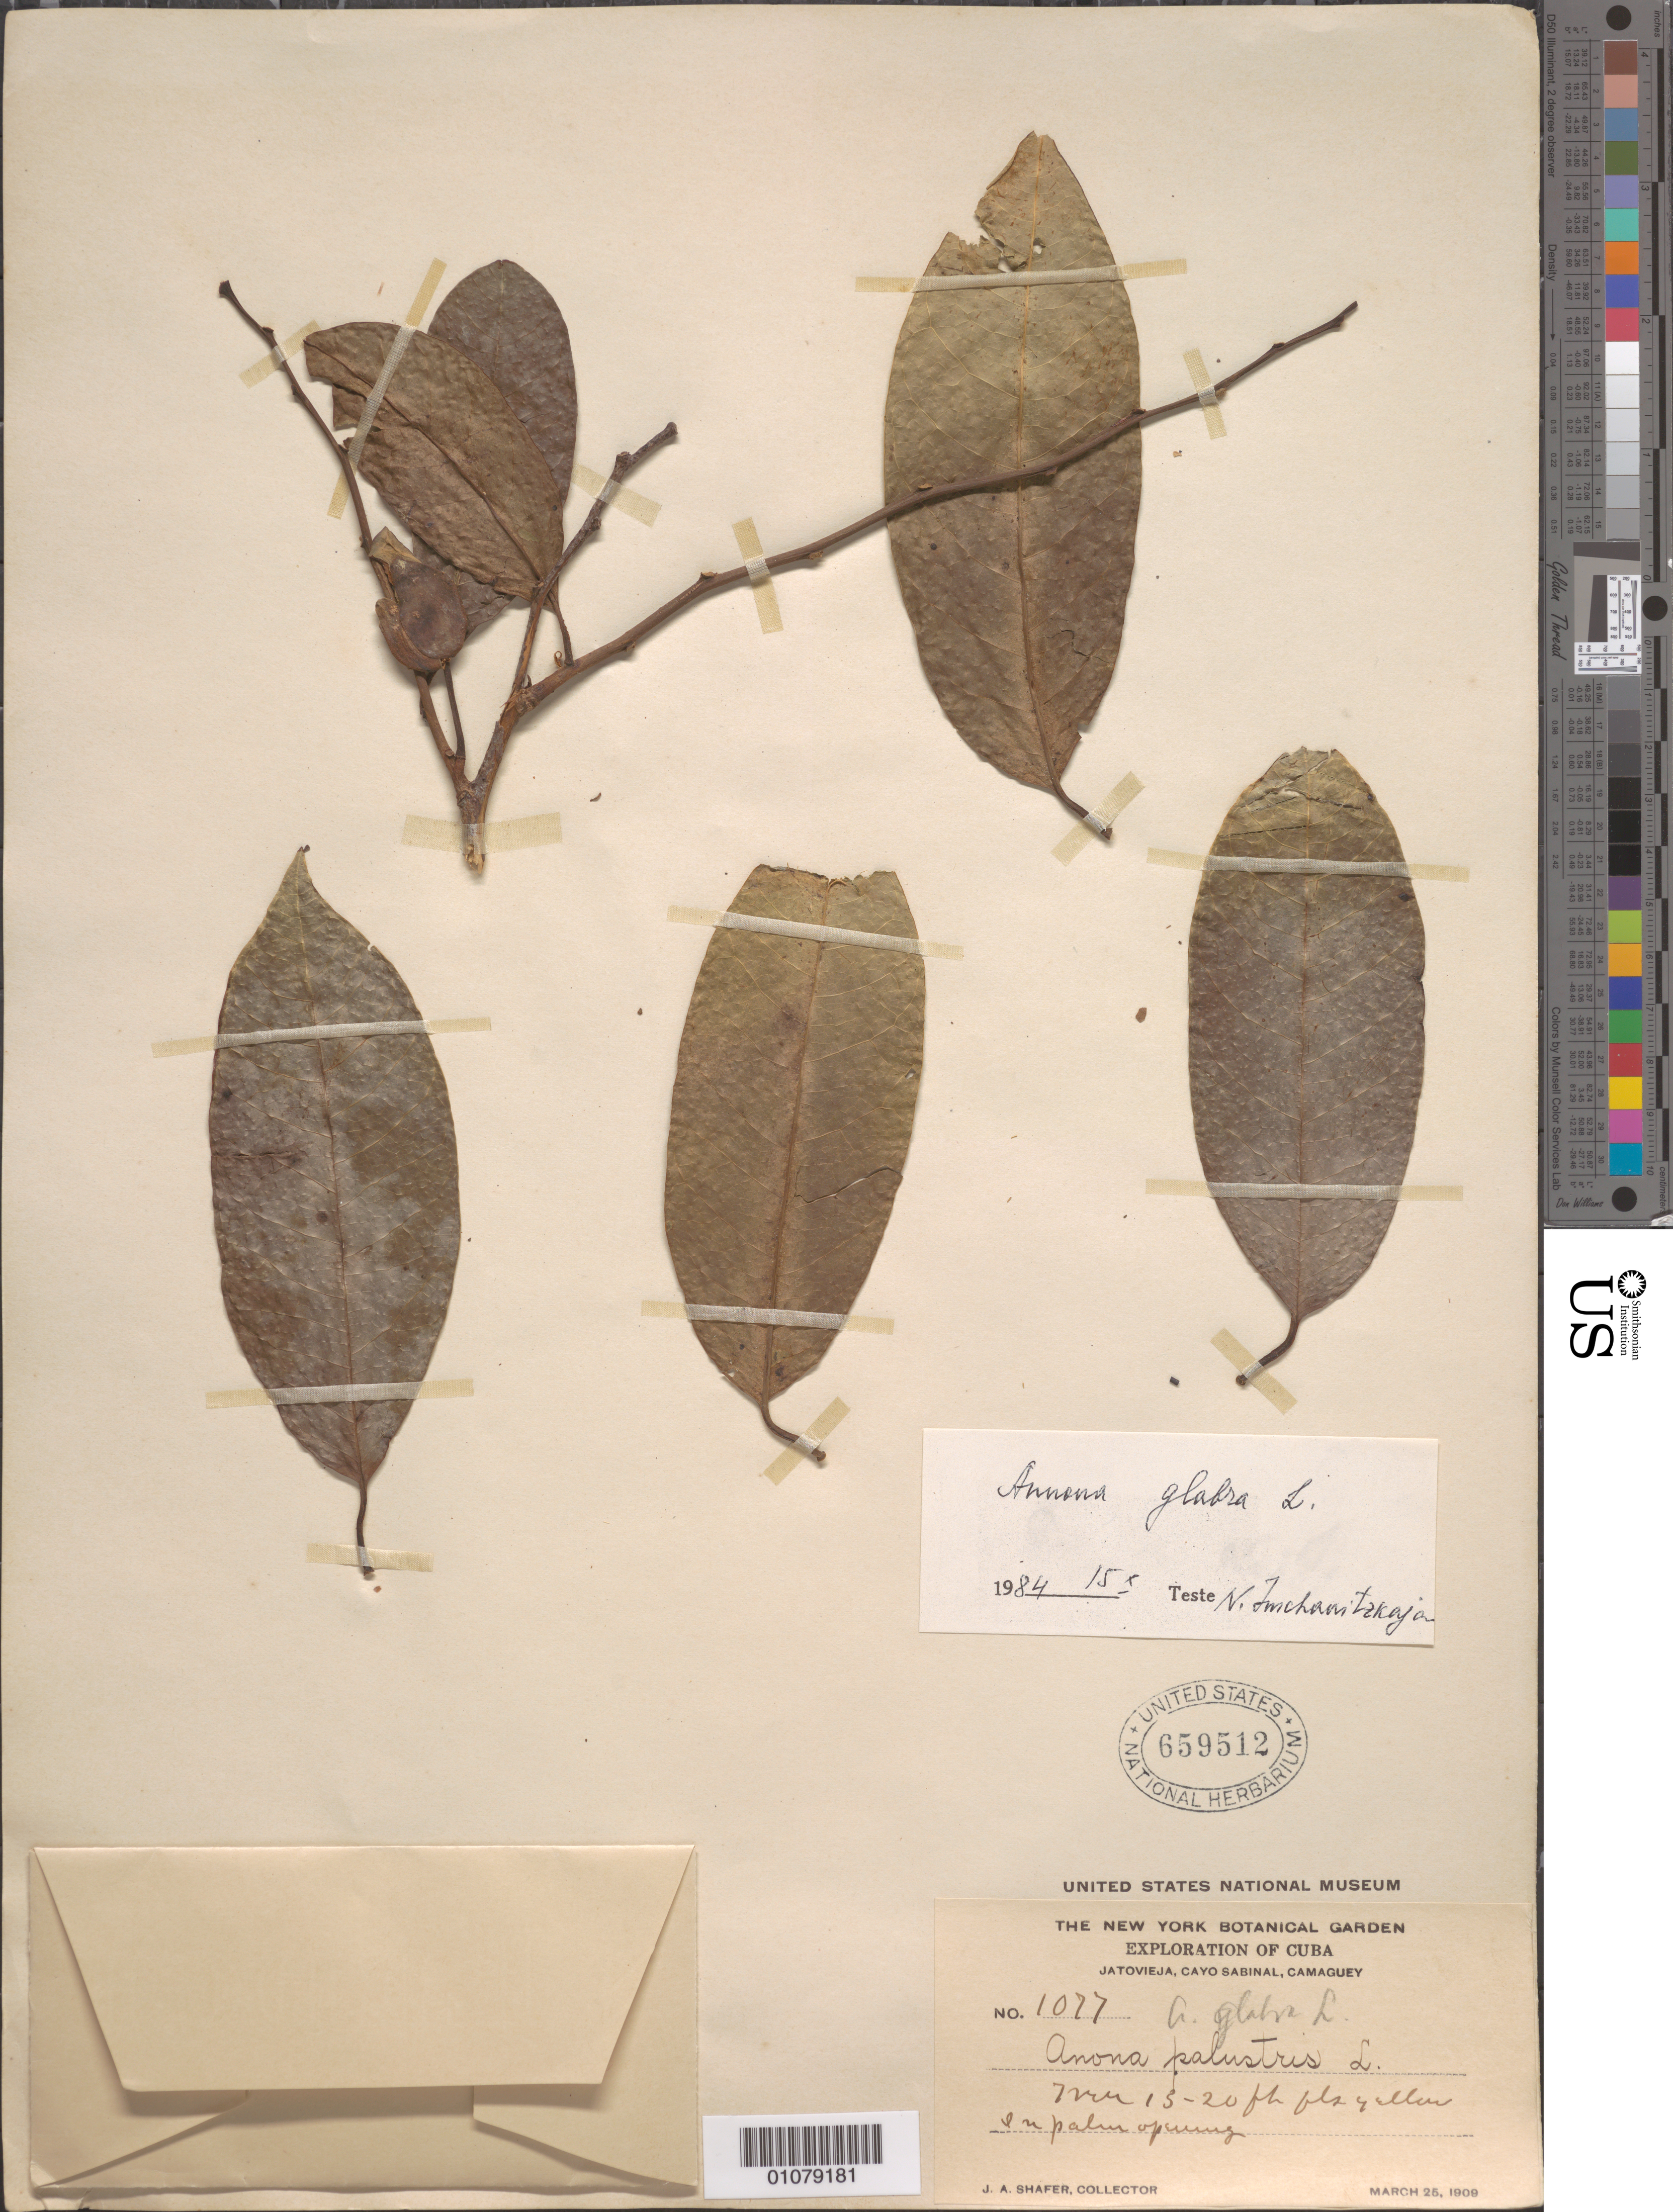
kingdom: Plantae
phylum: Tracheophyta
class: Magnoliopsida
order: Magnoliales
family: Annonaceae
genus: Annona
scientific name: Annona glabra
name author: L.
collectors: J. A. Shafer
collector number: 1077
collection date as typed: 25 Mar 1909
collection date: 1909-03-25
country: Cuba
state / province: Camagüey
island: Cuba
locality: Jatovieja, Cayo Sabinal, Camaguey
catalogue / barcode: US 659512